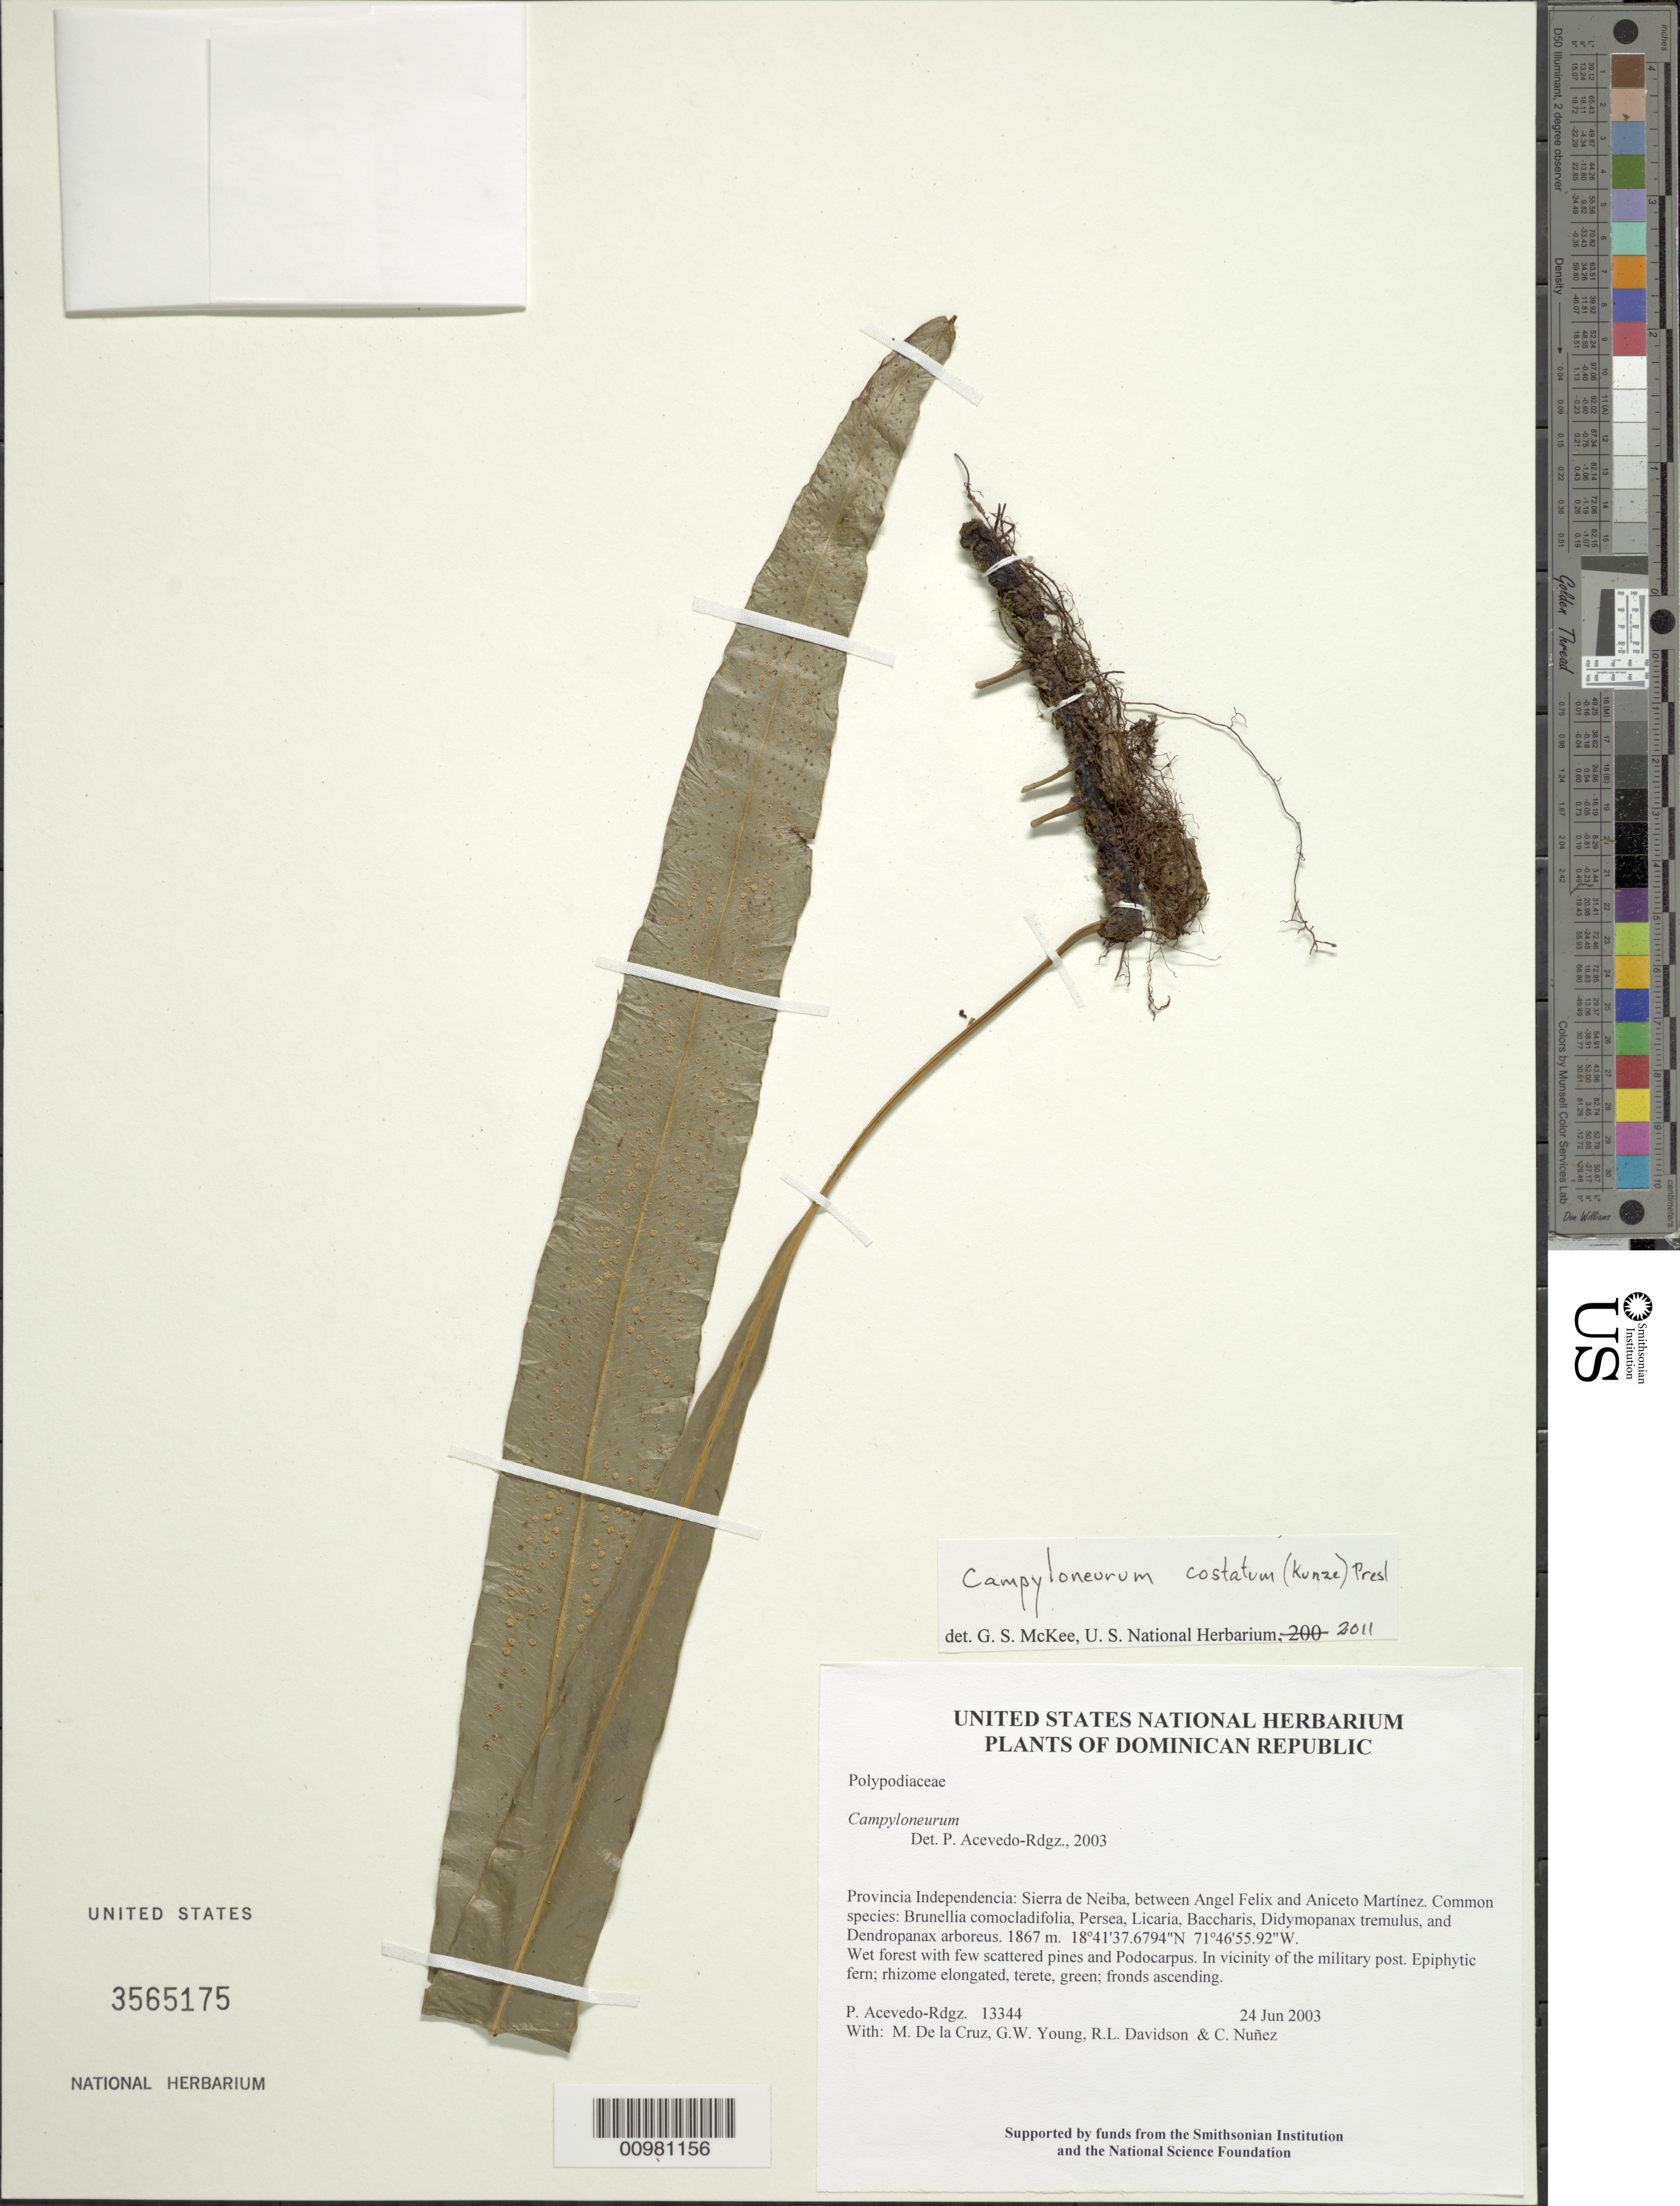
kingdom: Plantae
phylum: Tracheophyta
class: Polypodiopsida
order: Polypodiales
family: Polypodiaceae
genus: Campyloneurum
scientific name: Campyloneurum costatum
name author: (Kunze) C. Presl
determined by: McKee, G. S., (US), NMNH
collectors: P. Acevedo-Rodr., M. de la Cruz, J. Rawlins, G. Young, R. Davidson & C. Nunez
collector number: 13344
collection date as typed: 24 Jun 2003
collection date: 2003-06-24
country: Dominican Republic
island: Hispaniola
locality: Provincia Independencia: Sierra de Neiba, between Angel Felix and Aniceto Martínez. Common species: Brunellia comocladifolia, Persea, Licaria, Baccharis, Didymopanax tremulus, and Dendropanax arboreus.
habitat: Wet forest with few scattered pines and Podocarpus. In vicinity of the military post.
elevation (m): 1867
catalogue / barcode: US 3565175